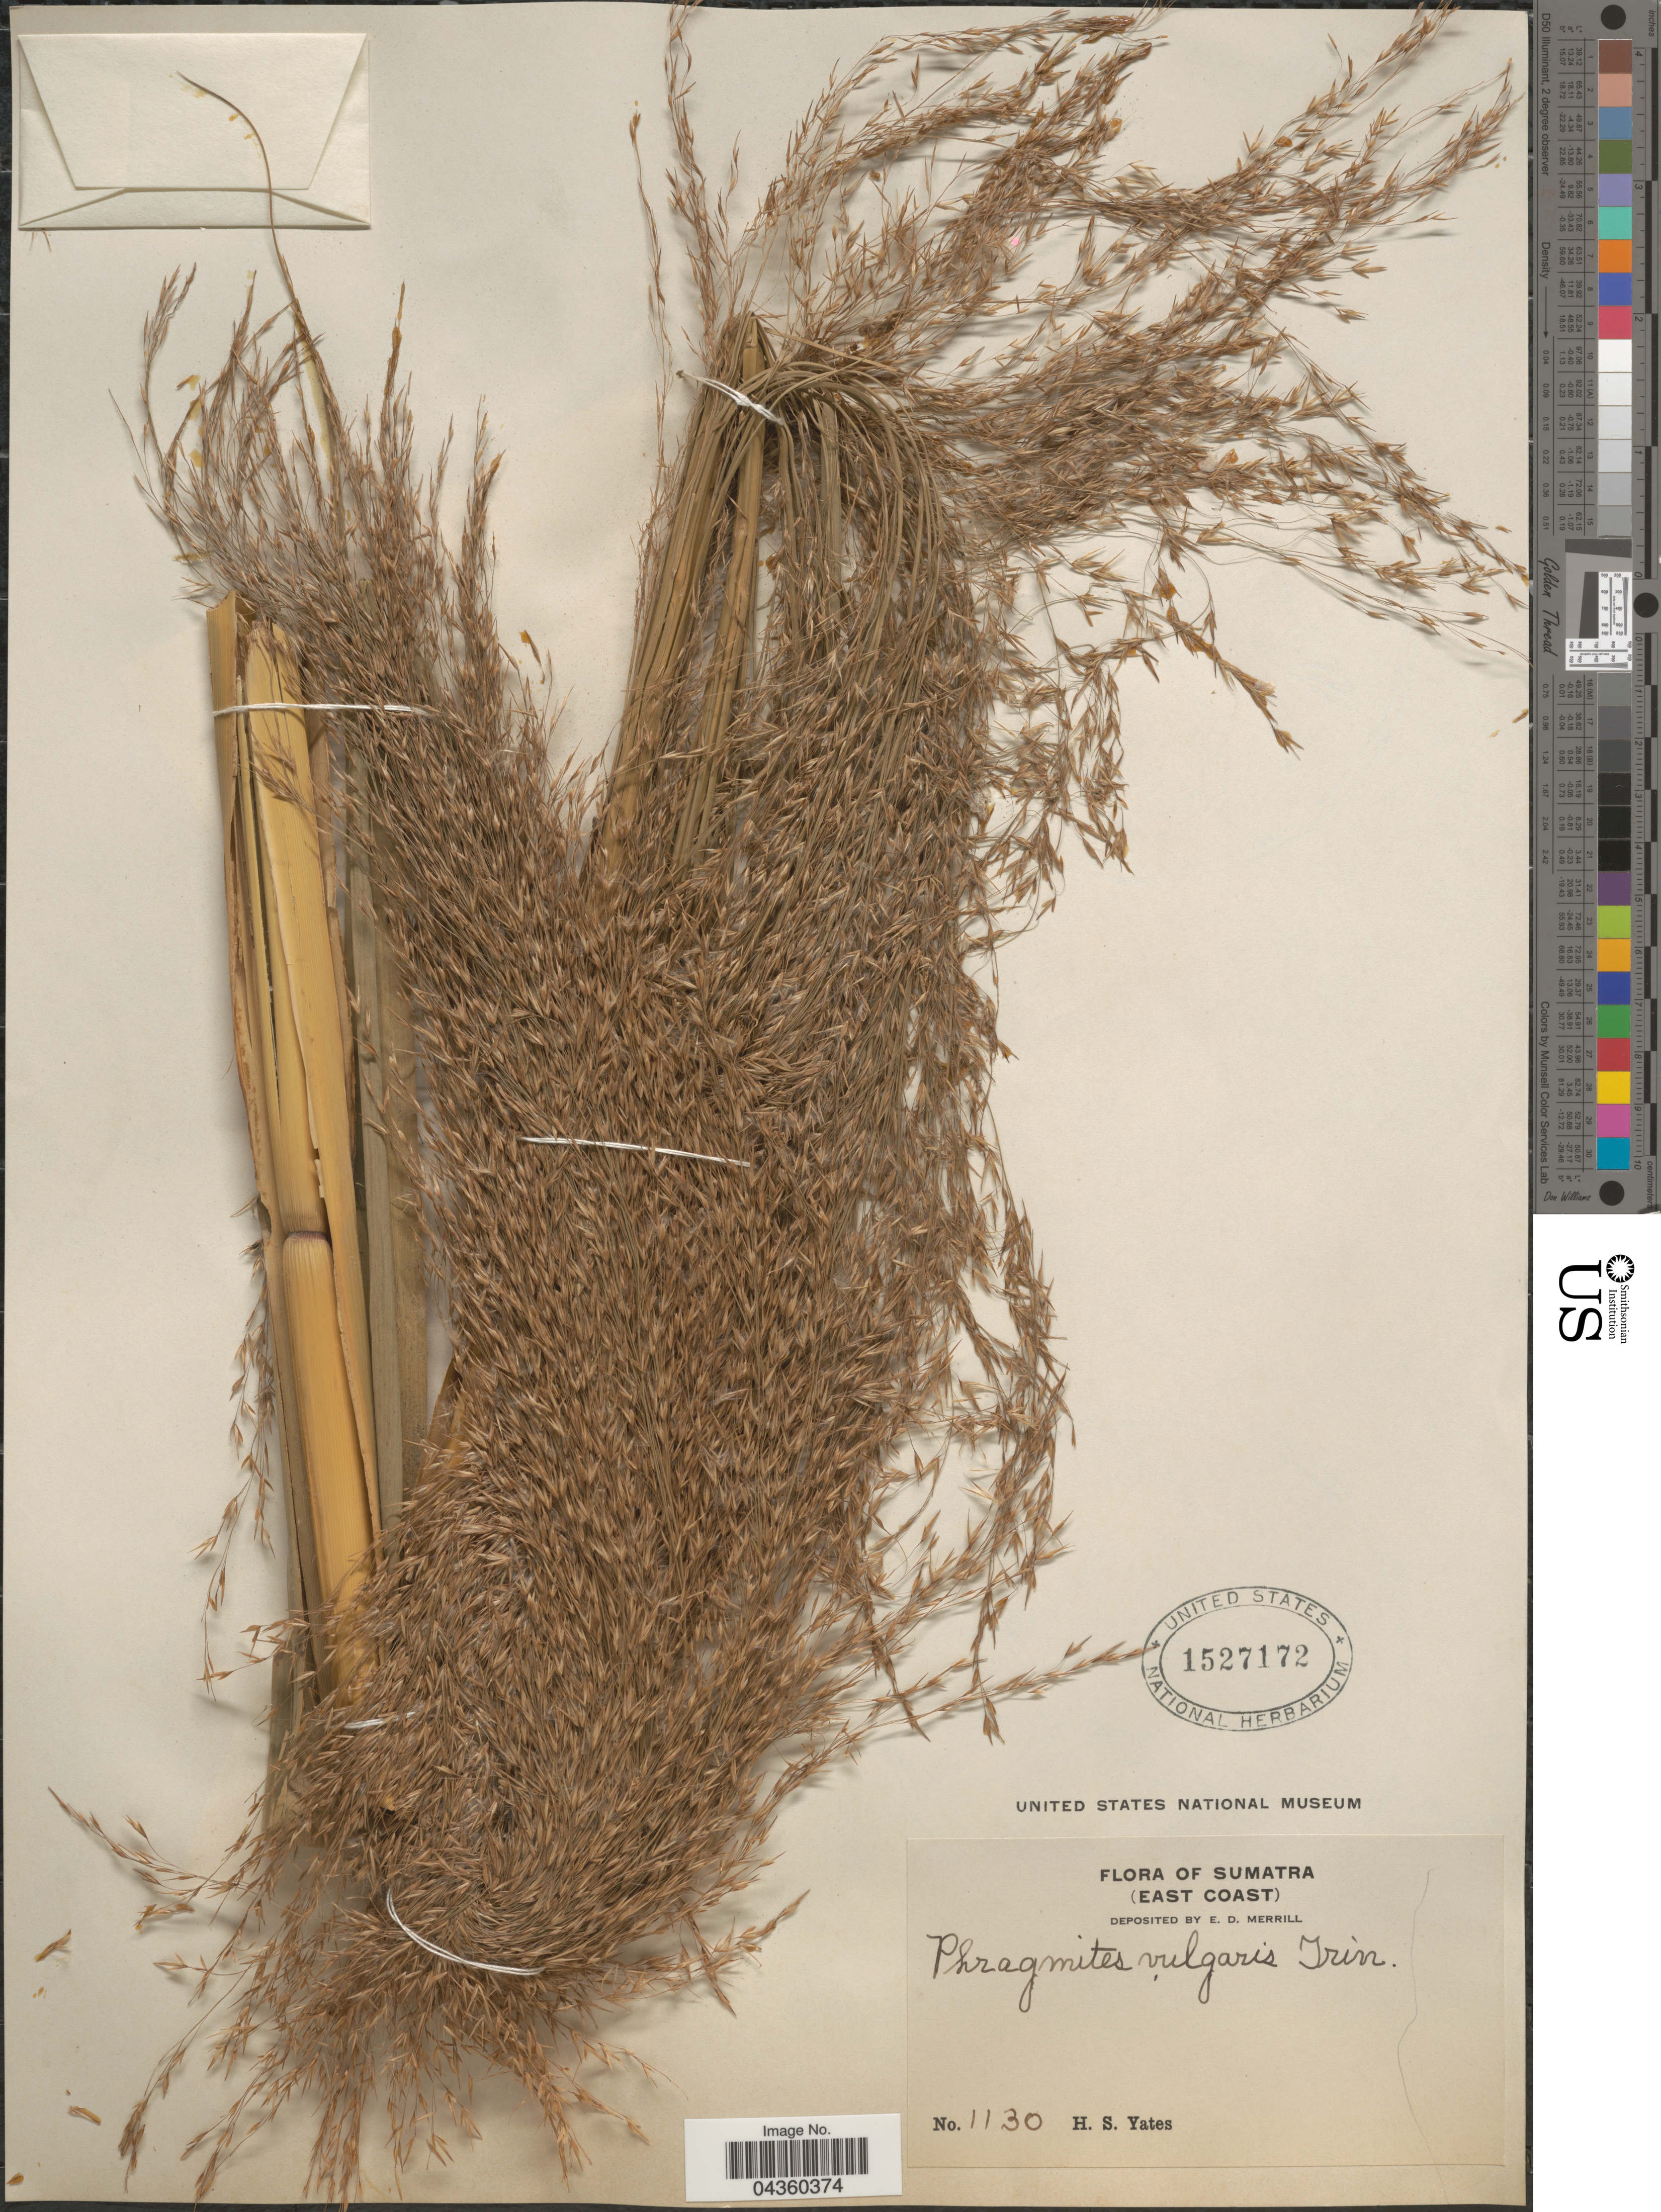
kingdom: Plantae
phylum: Tracheophyta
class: Liliopsida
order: Poales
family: Poaceae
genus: Phragmites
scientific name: Phragmites karka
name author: (Retz.) Trin. ex Steud.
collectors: H. S. Yates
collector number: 1130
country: Indonesia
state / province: Sumatra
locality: Sumatra (East Coast).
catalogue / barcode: US 1527172